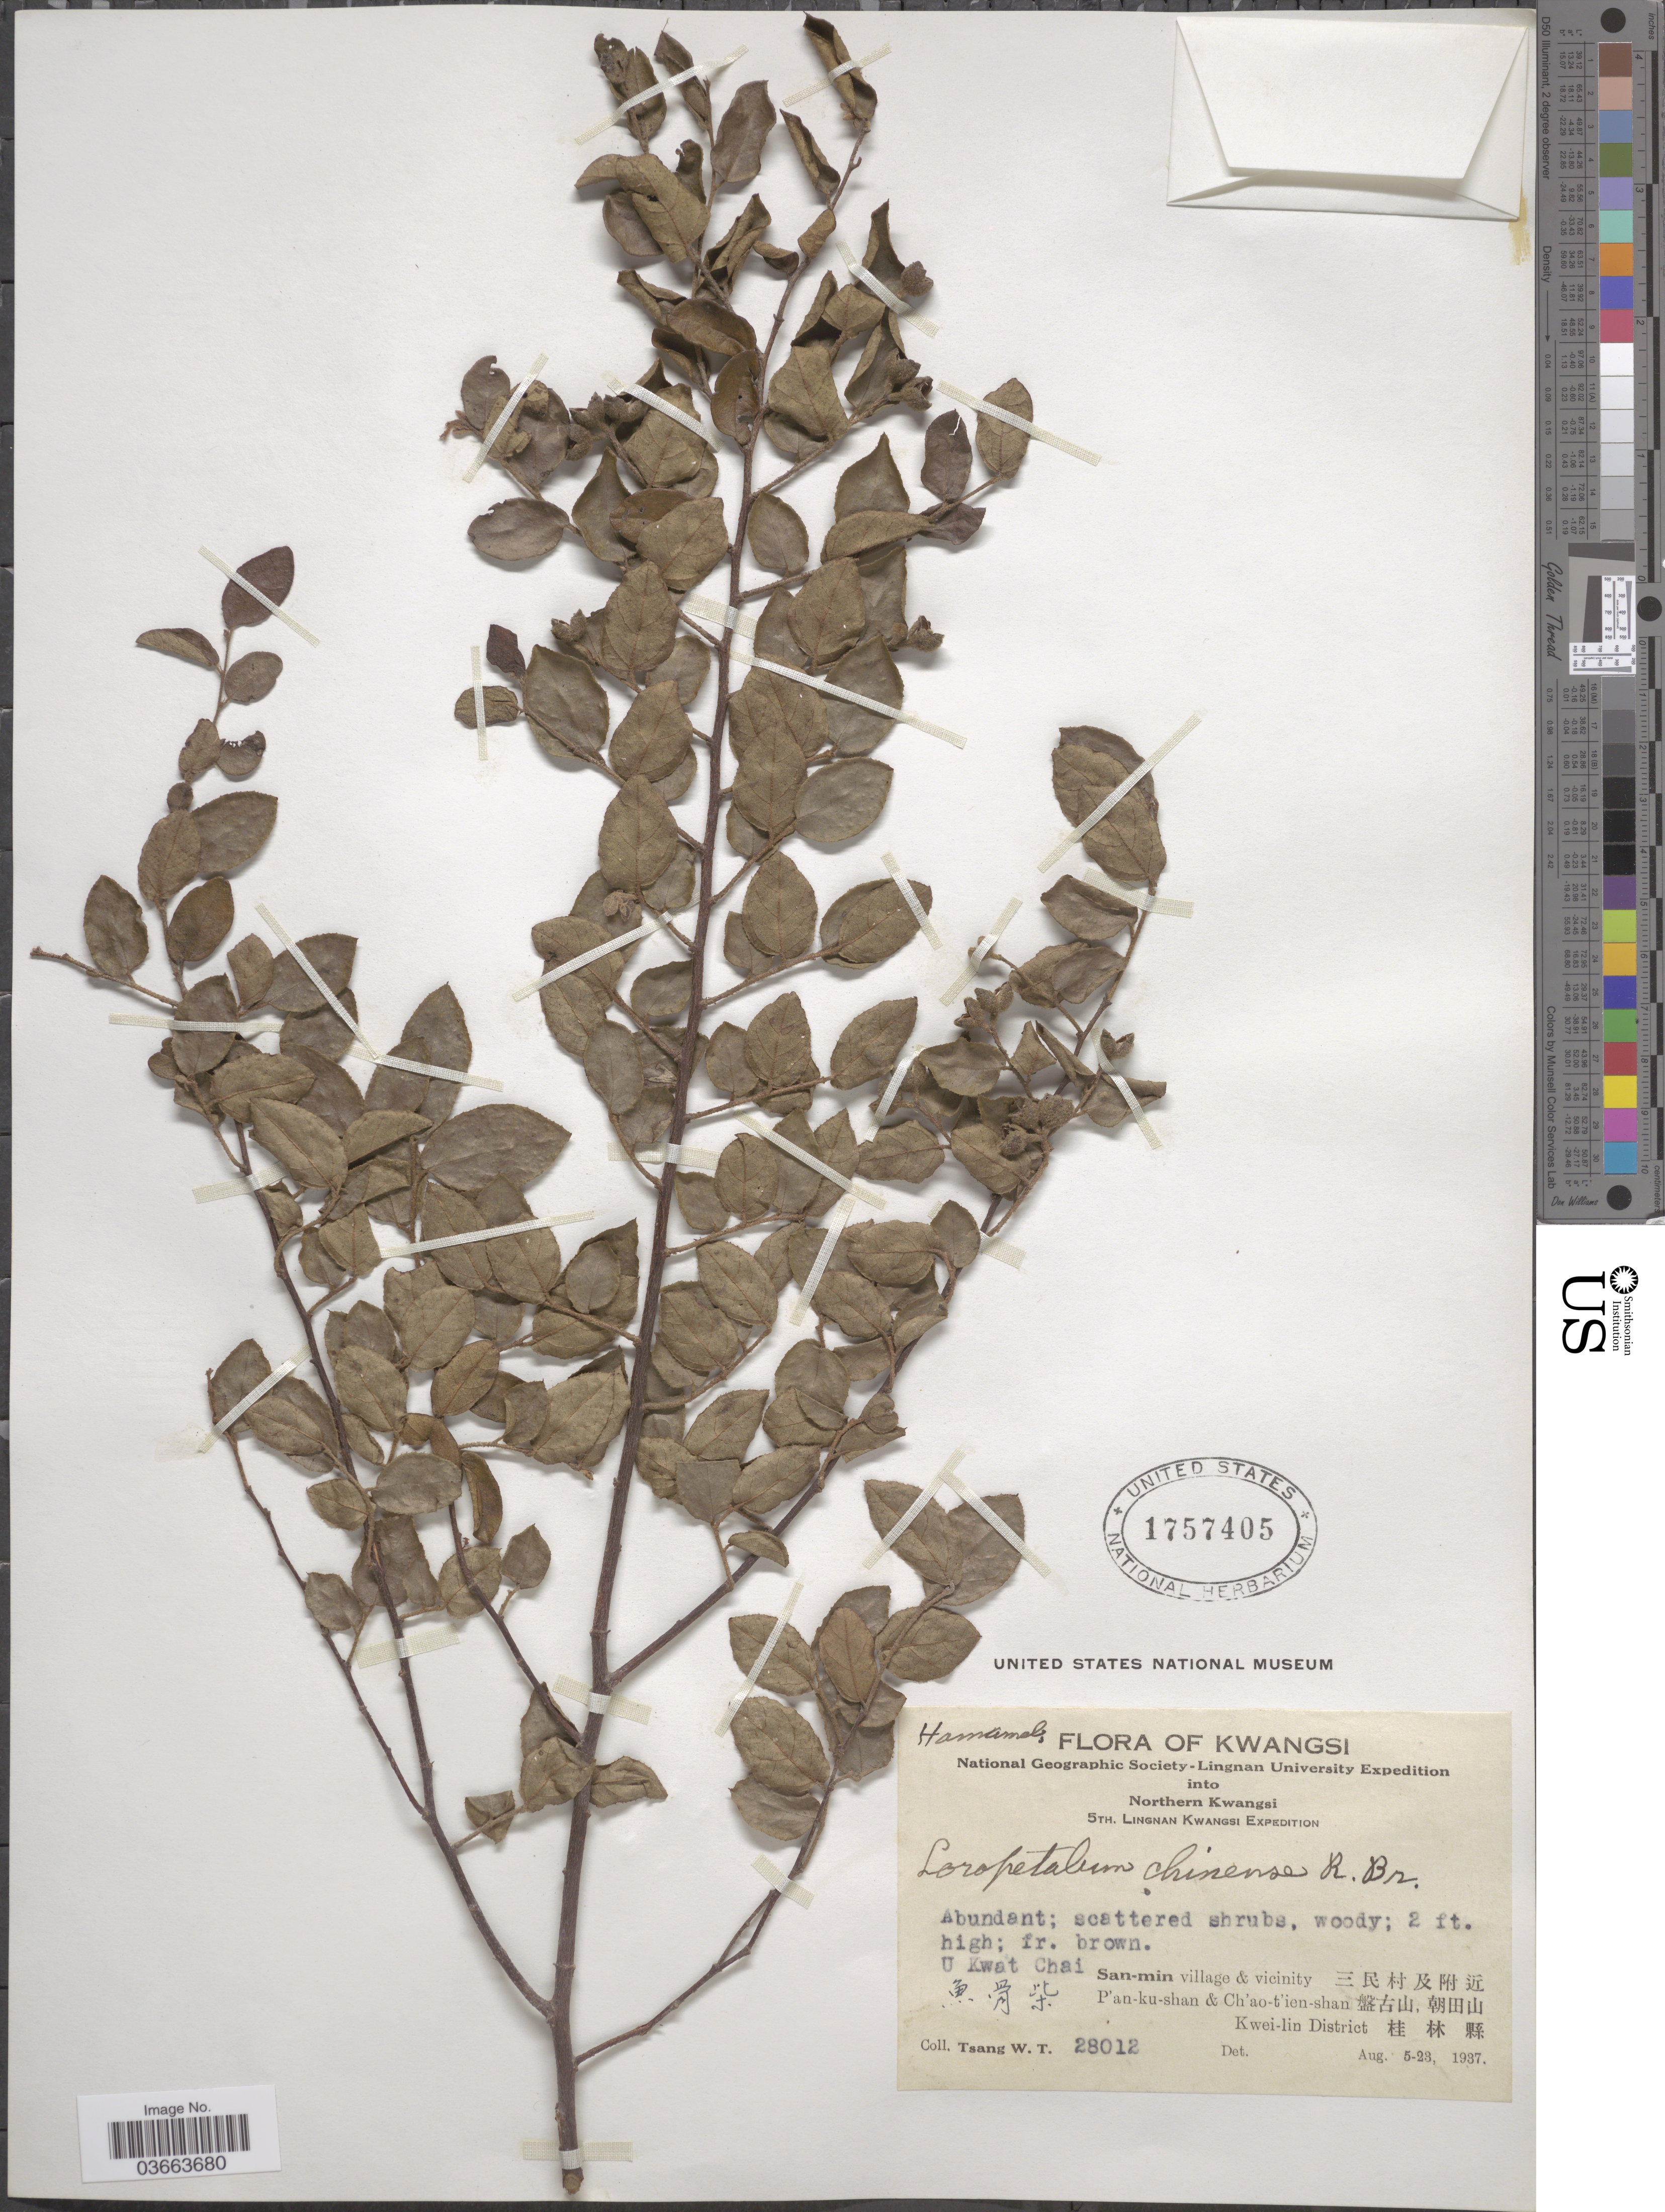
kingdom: Plantae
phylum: Tracheophyta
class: Magnoliopsida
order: Saxifragales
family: Hamamelidaceae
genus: Loropetalum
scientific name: Loropetalum chinense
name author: (R. Br.) Oliv.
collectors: W. T. Tsang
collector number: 28012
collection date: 1937-08-05/1937-08-23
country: China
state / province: Guangxi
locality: Northern Kwangsi. U Kwat Chai X. San-min village & vicinity X P'an-ki-shan & Ch'ao-t'ien-shan X Kwei-lin District.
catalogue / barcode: US 1757405